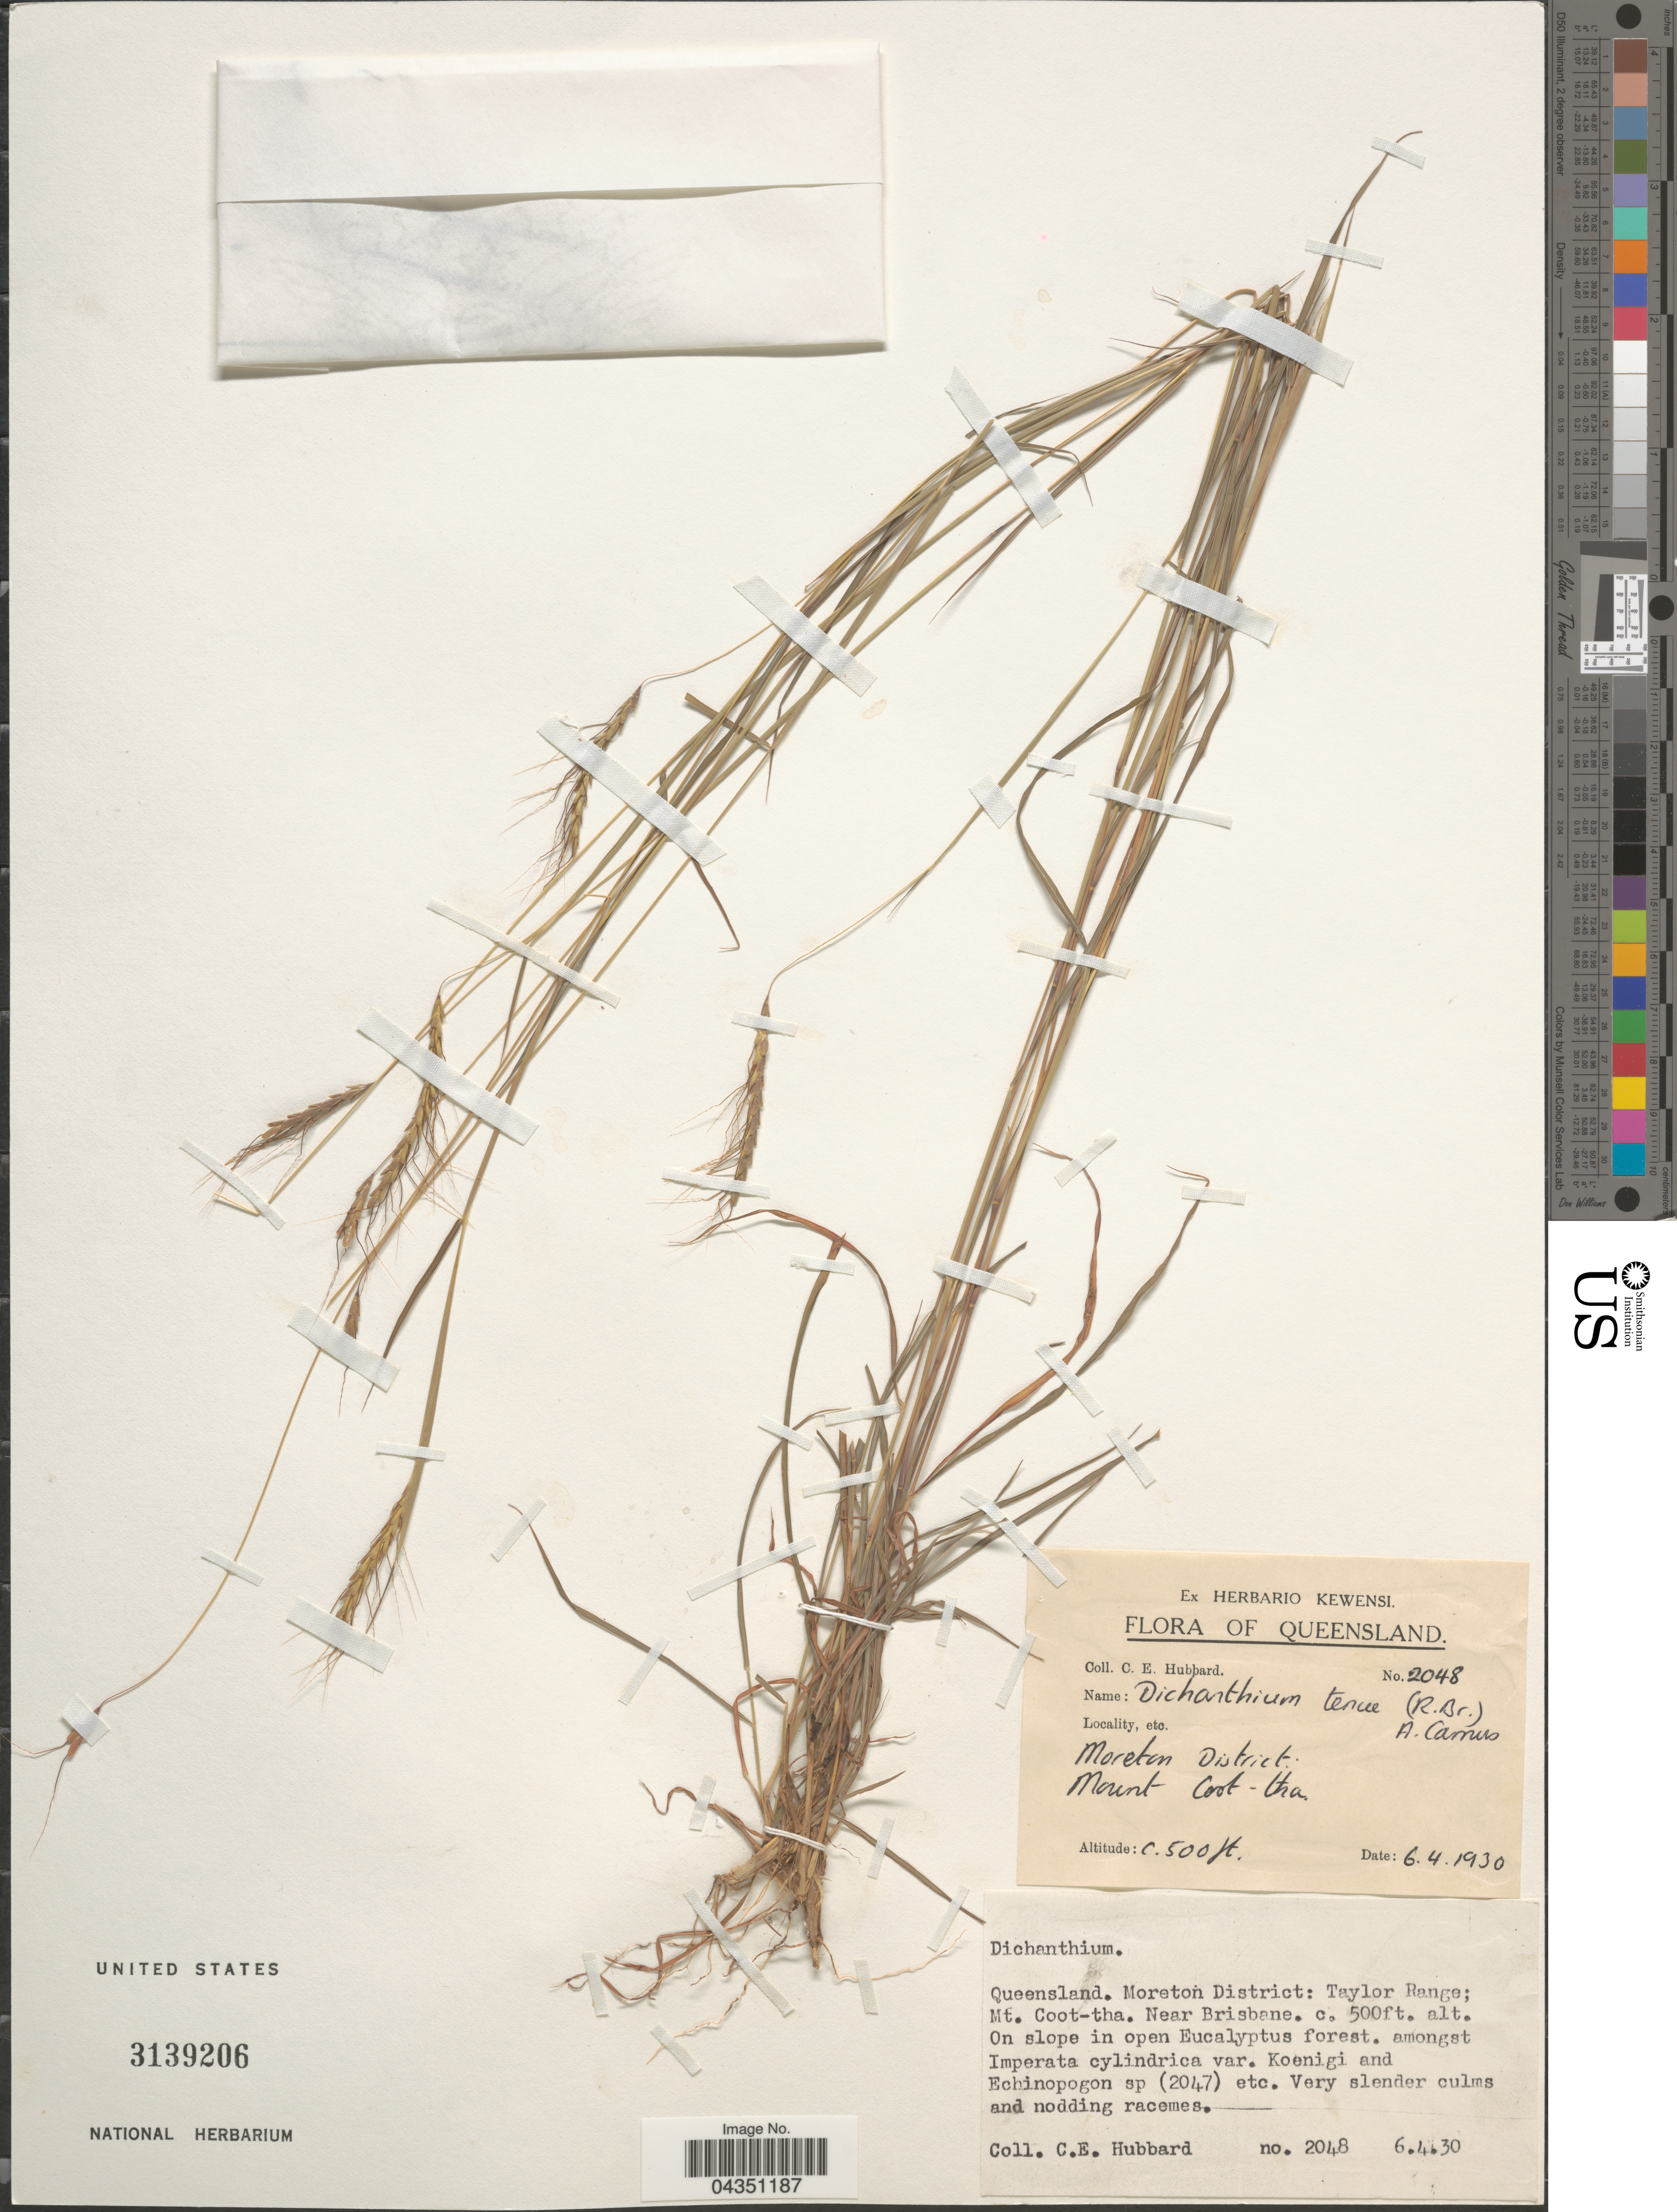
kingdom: Plantae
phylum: Tracheophyta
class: Liliopsida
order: Poales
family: Poaceae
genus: Dichanthium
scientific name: Dichanthium tenue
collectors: C. E. Hubbard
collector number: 2048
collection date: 1930-04-06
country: Australia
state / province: Queensland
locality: Moreton District: Taylor Range; Mt. Coot-tha. Near Brisbane.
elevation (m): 152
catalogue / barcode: US 3139206